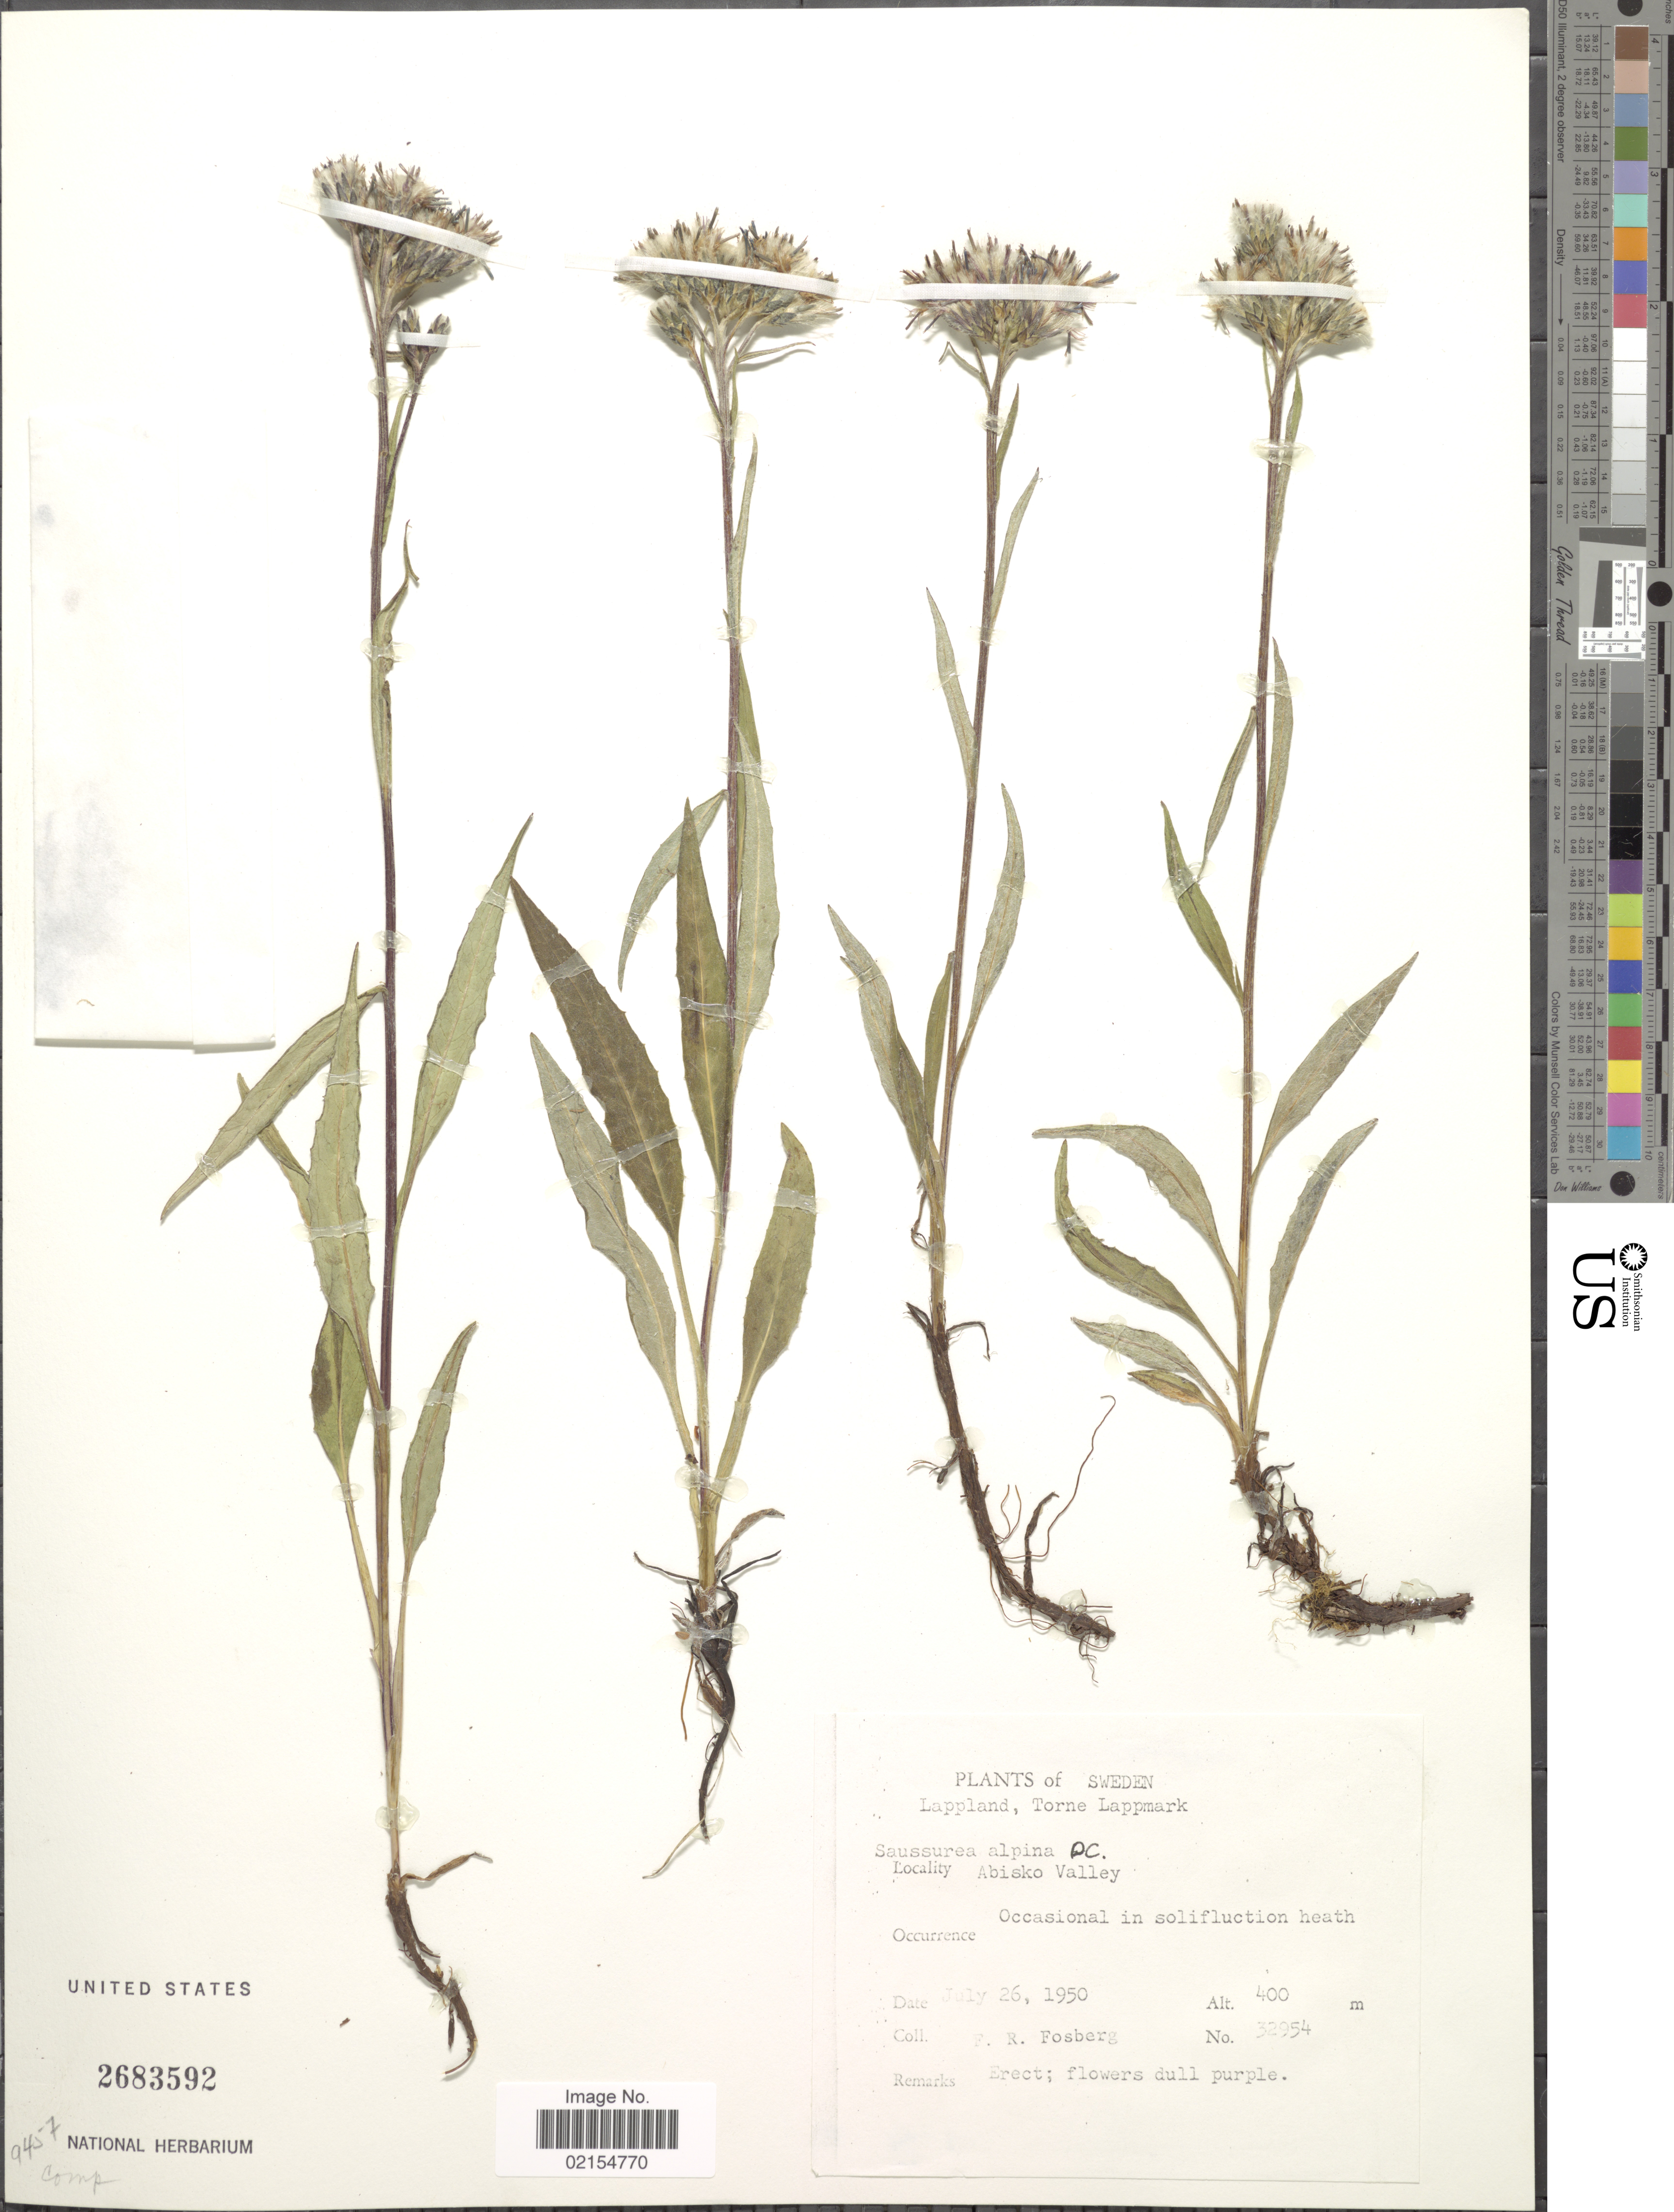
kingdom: Plantae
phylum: Tracheophyta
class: Magnoliopsida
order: Asterales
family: Asteraceae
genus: Saussurea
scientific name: Saussurea alpina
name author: (L.) DC.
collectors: F. R. Fosberg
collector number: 32954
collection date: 1950-07-26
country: Finland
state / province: Lappi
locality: Lappland, Torne Lappmark, Abisko Valley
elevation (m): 400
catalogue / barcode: US 26835892